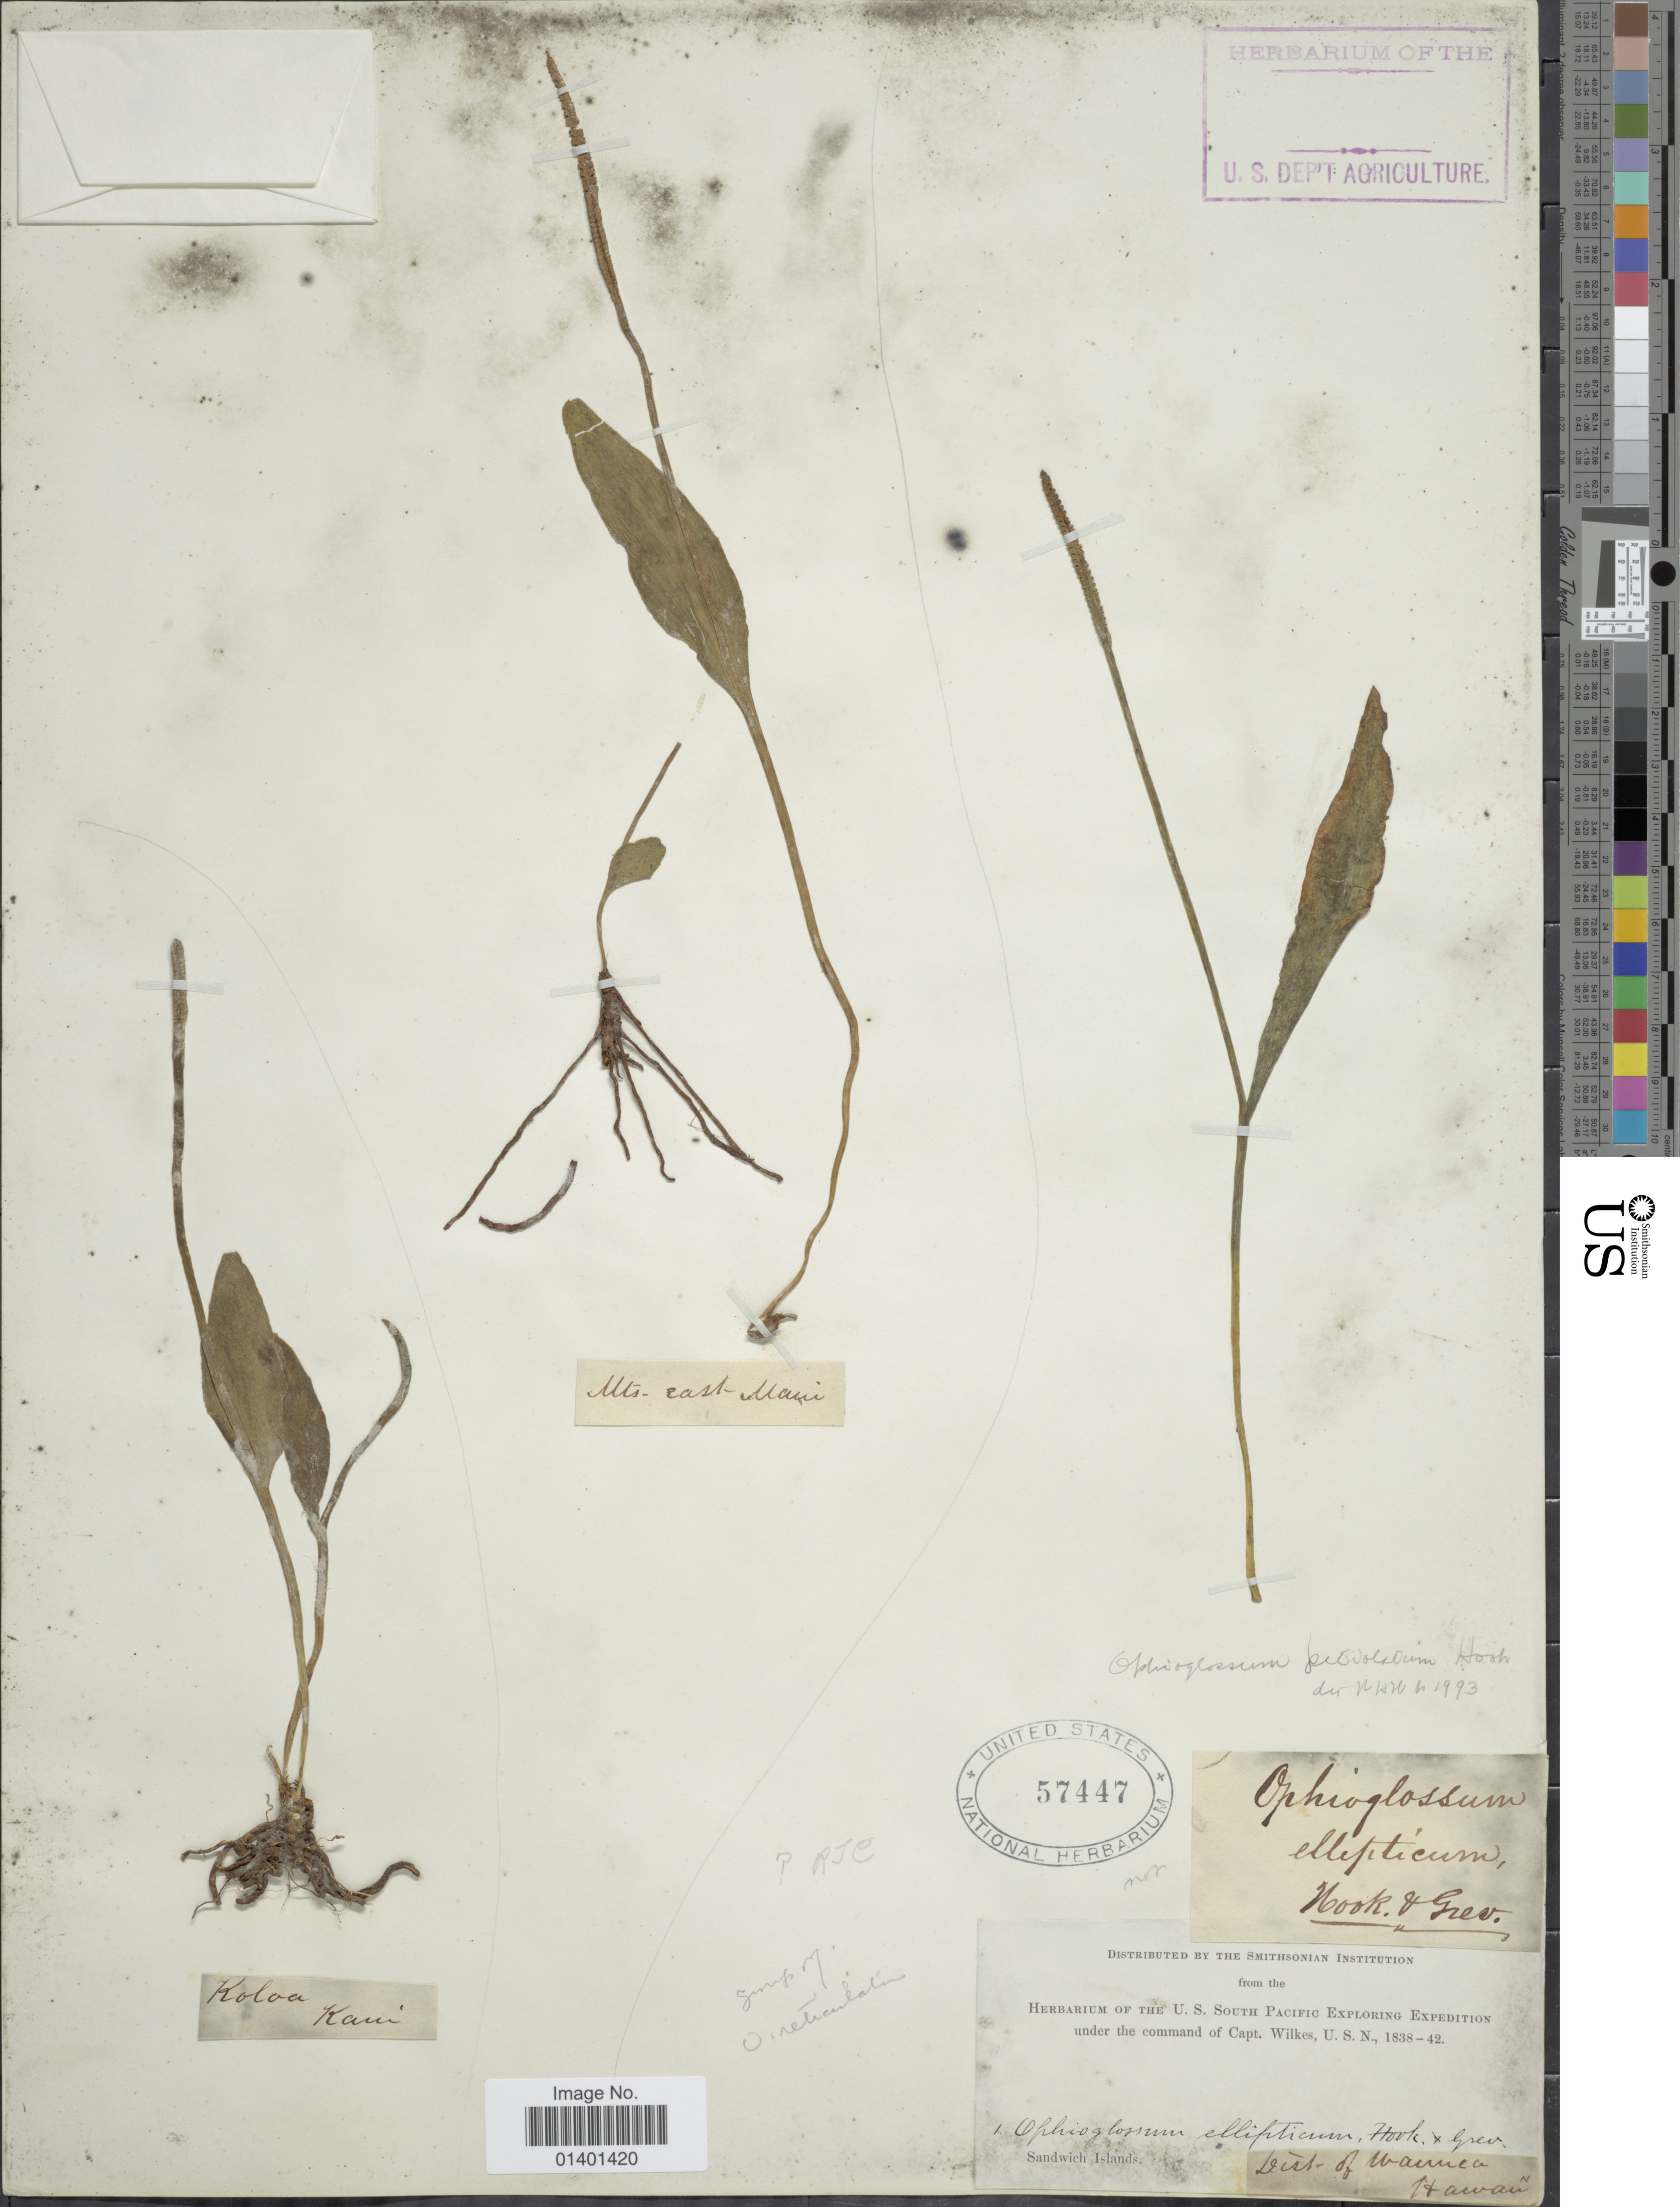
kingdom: Plantae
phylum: Tracheophyta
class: Polypodiopsida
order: Ophioglossales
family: Ophioglossaceae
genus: Ophioglossum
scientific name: Ophioglossum petiolatum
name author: Hook.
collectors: Wilkes Explor. Exped.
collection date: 1838/1842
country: United States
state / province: Hawaii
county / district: Kauai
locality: Sandwich Islands, Dist of Waimea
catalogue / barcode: US 57447